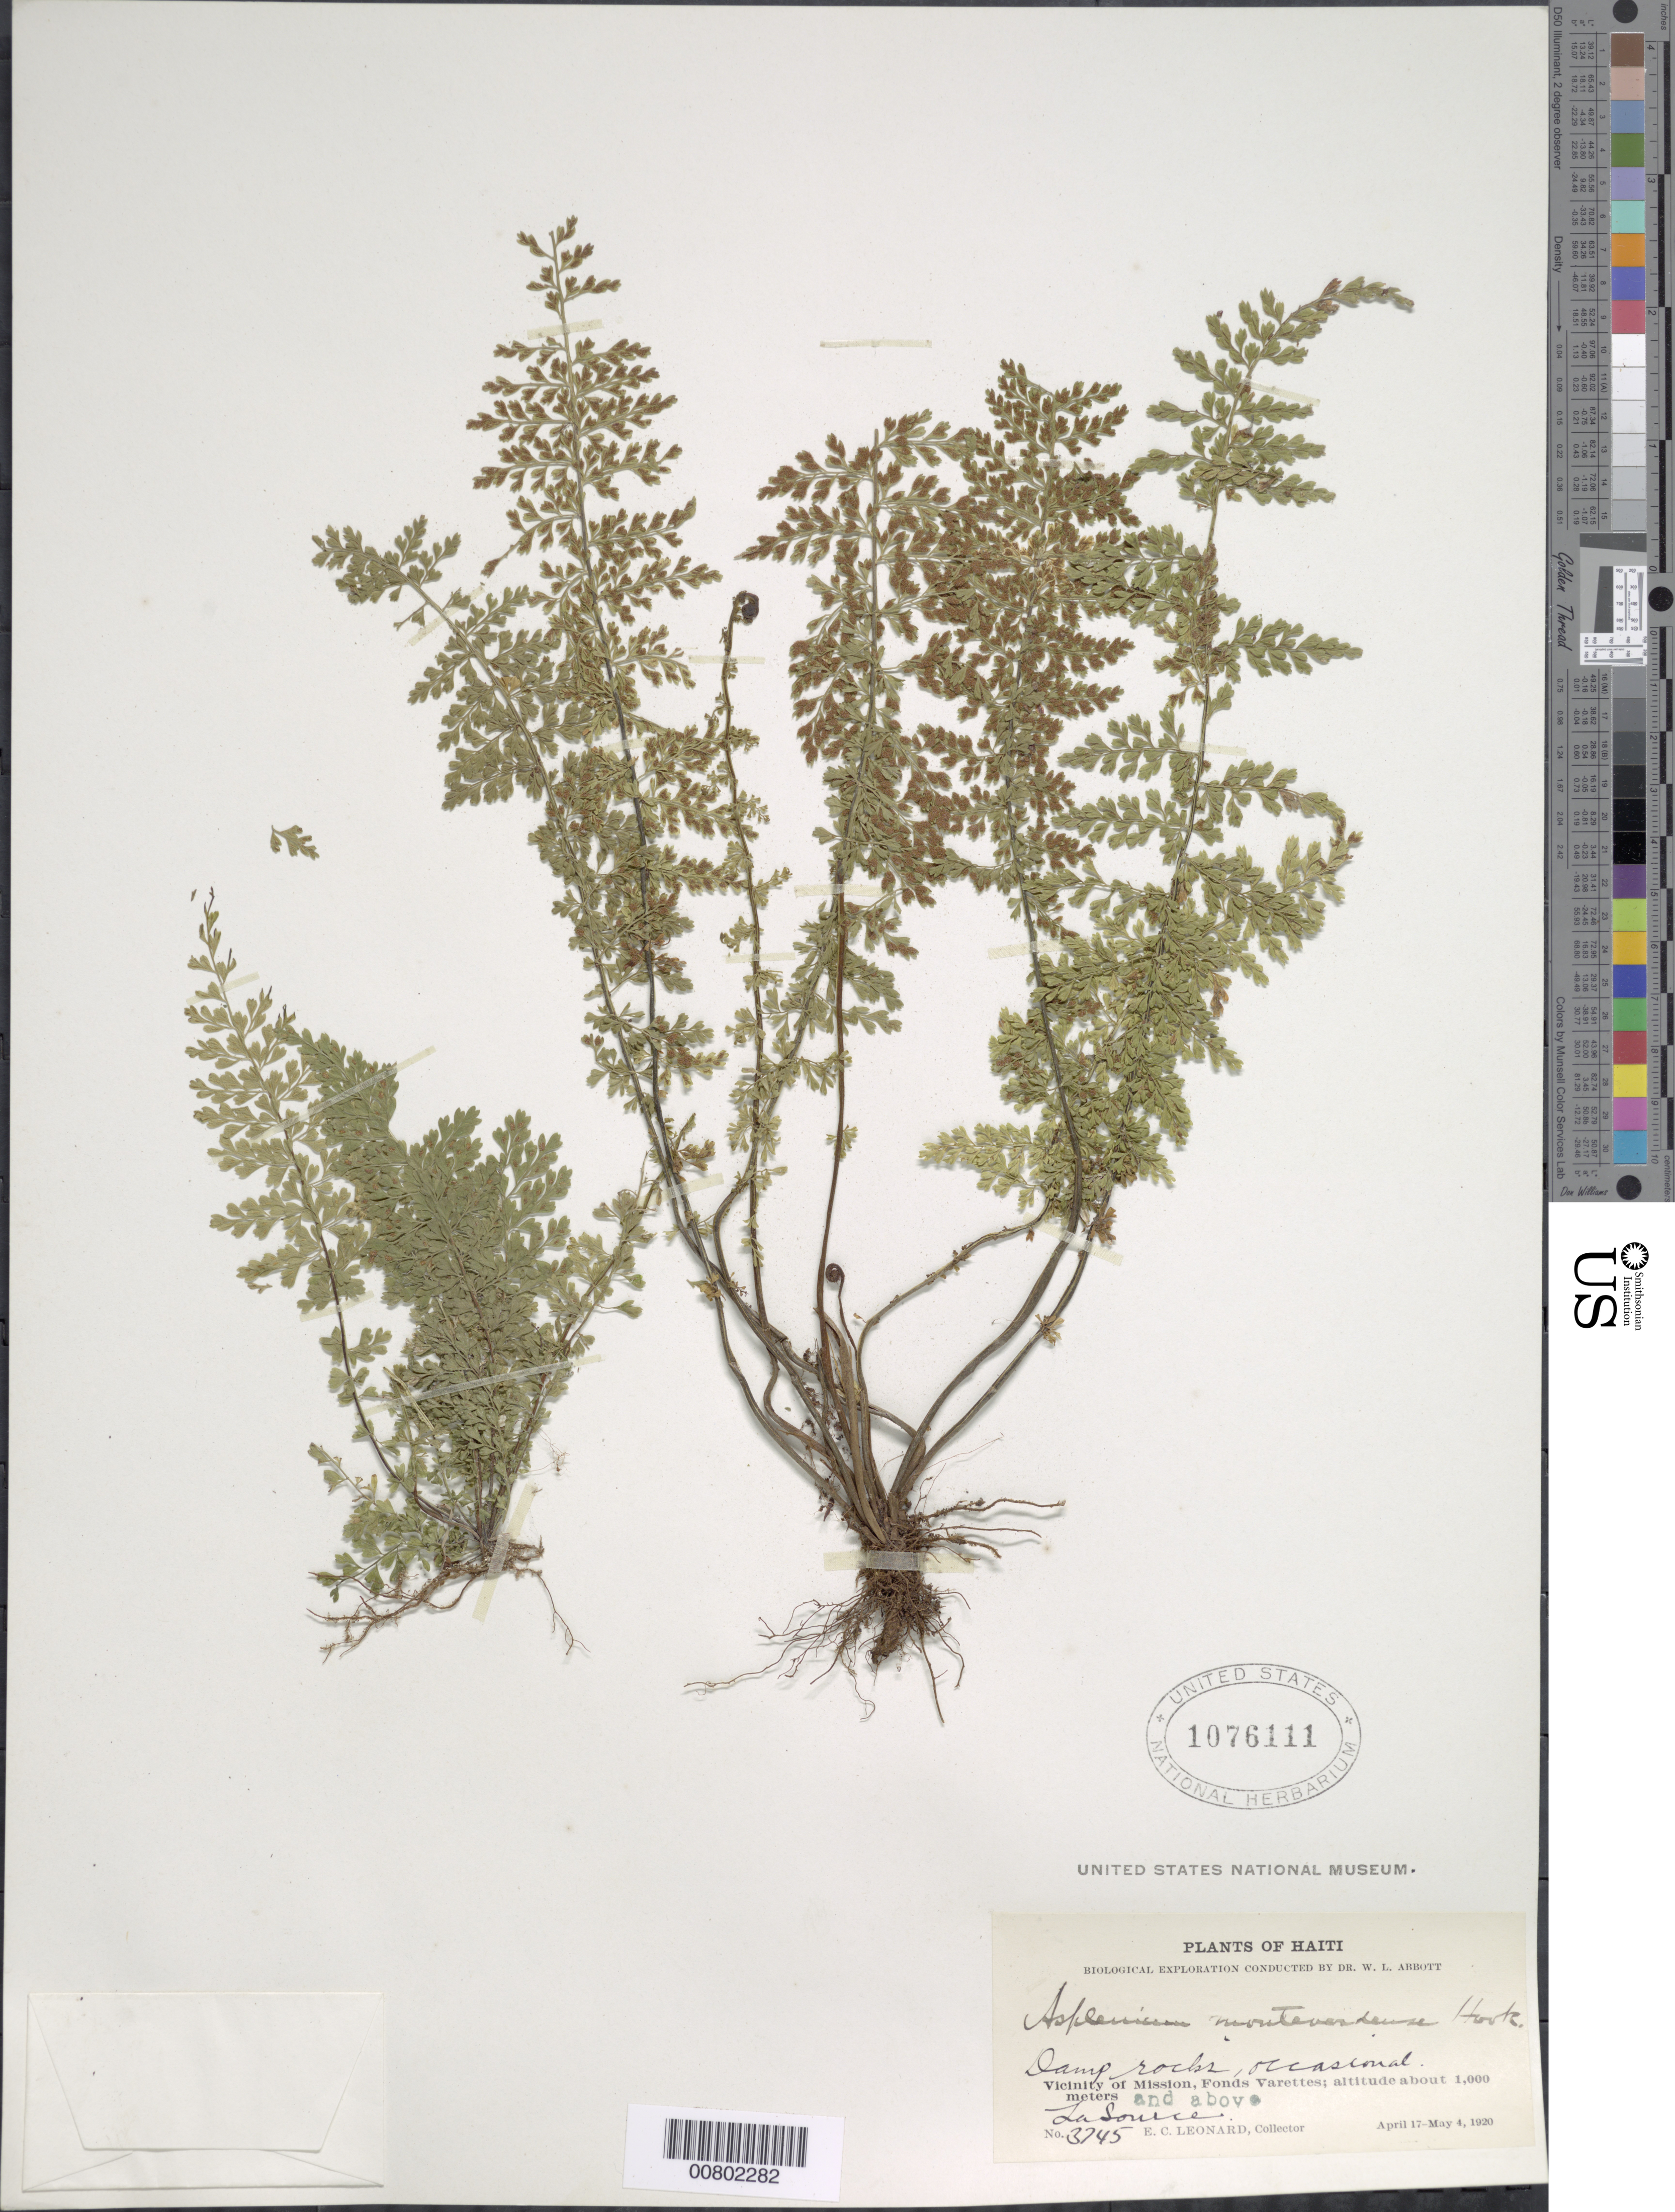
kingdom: Plantae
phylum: Tracheophyta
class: Polypodiopsida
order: Polypodiales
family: Aspleniaceae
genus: Asplenium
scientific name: Asplenium myriophyllum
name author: (Sw.) C. Presl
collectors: E. C. Leonard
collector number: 3745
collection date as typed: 17 Apr 1920 to 04 May 1920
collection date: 1920-04-17/1920-05-04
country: Haiti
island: Hispaniola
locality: Fonds Varettes, vicinity Mission; La Source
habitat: Damp rocks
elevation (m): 1000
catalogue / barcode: US 1076111